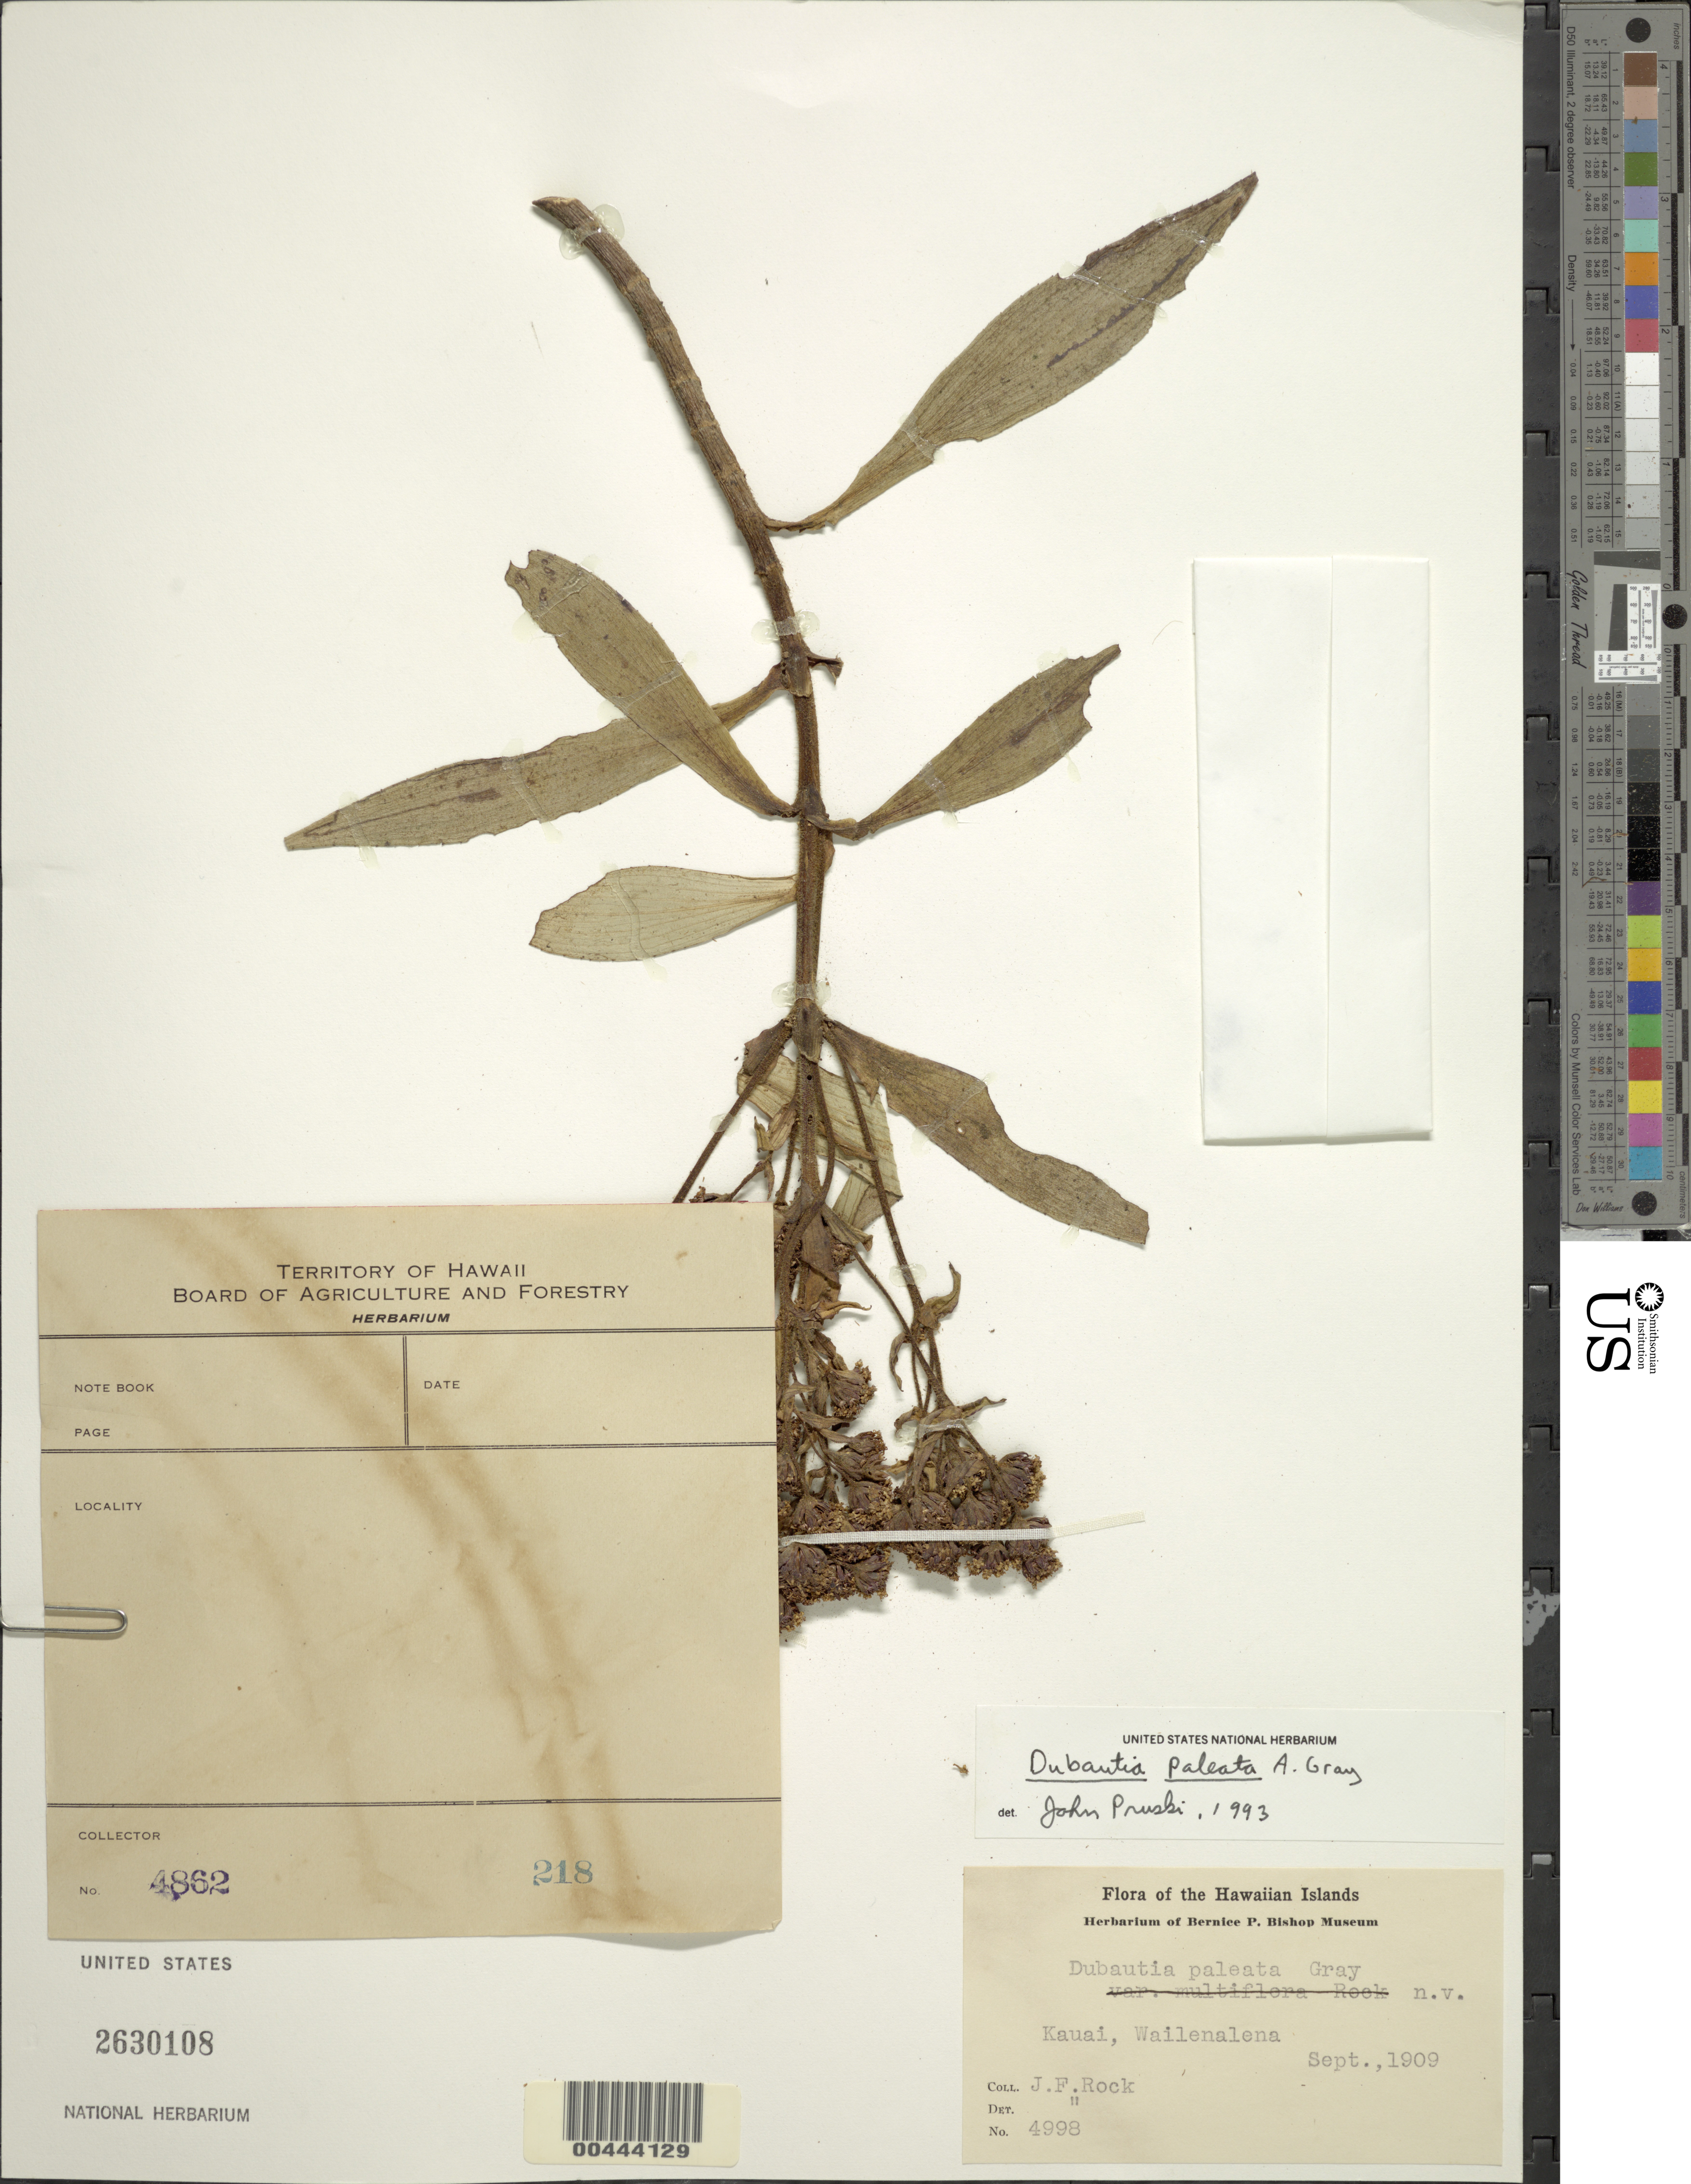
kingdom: Plantae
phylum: Tracheophyta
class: Magnoliopsida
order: Asterales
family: Asteraceae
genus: Dubautia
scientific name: Dubautia paleata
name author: A. Gray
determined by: Pruski, J. F.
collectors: J. F. Rock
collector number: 4998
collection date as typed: Sep 1909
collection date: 1909-09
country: United States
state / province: Hawaii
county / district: Kauai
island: Kaua'i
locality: Wailenalena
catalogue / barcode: US 2630108